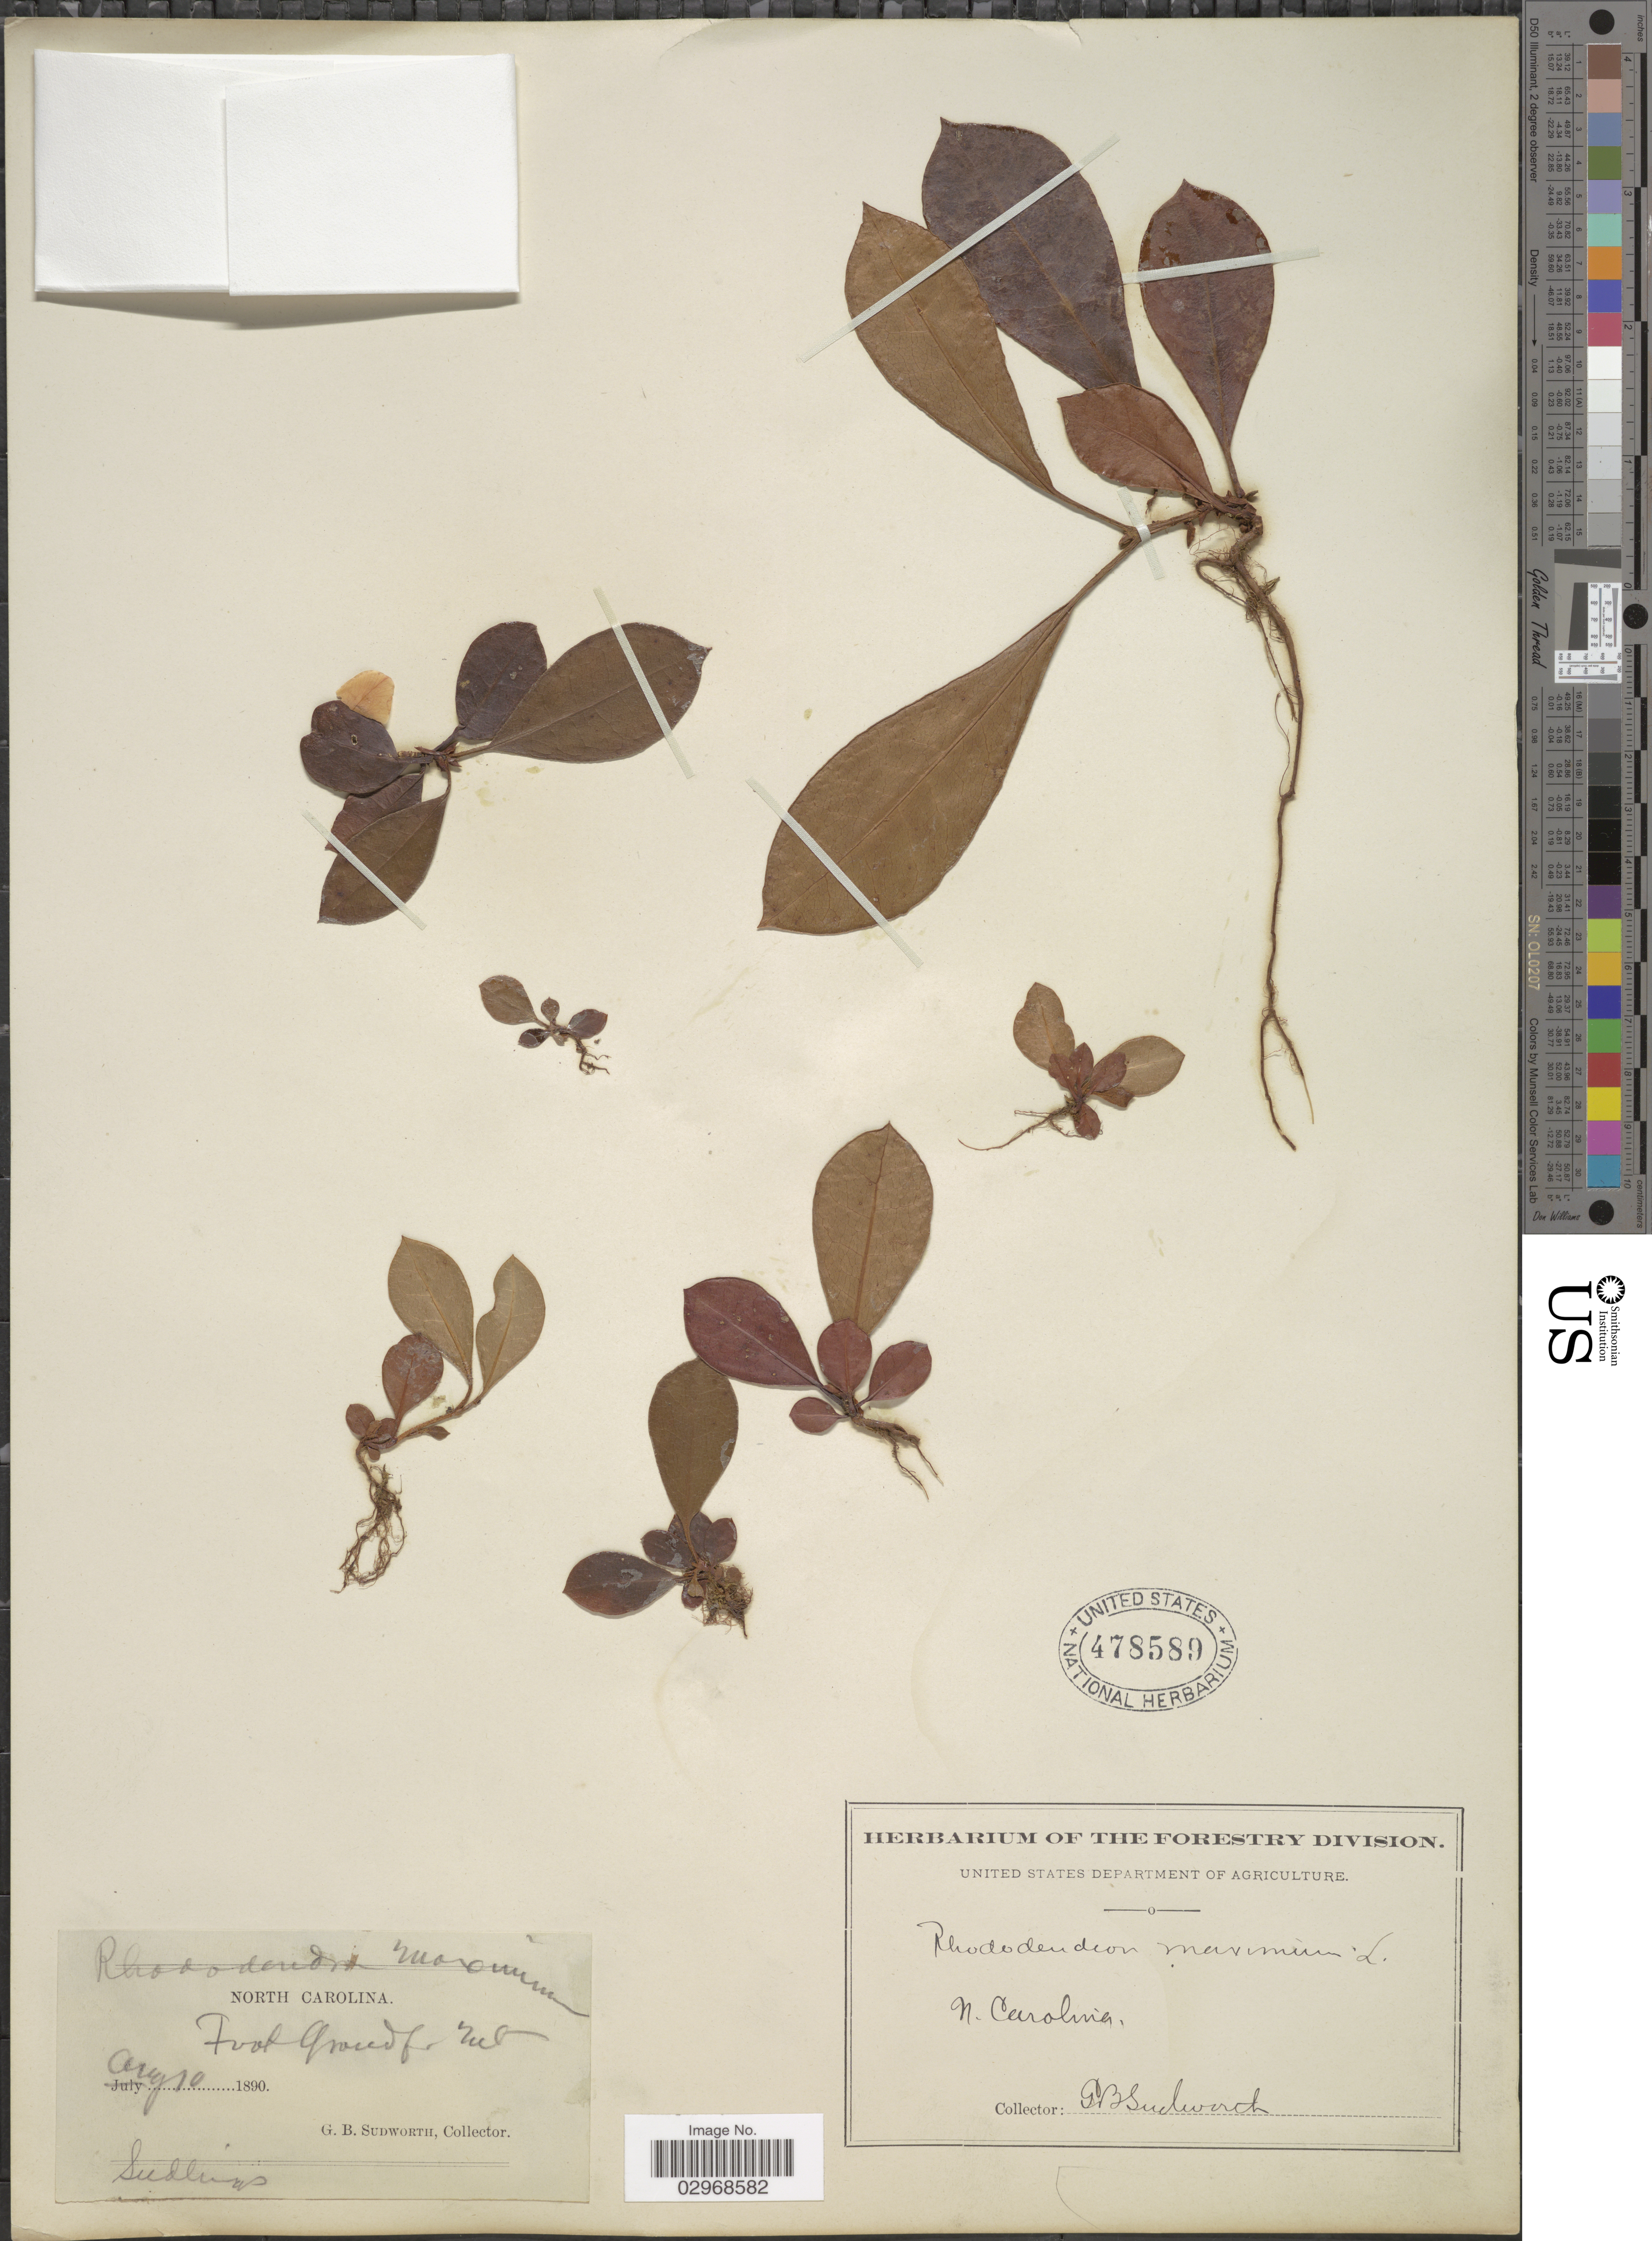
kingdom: Plantae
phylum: Tracheophyta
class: Magnoliopsida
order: Ericales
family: Ericaceae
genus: Rhododendron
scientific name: Rhododendron maximum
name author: L.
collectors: G. B. Sudworth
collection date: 1890-08-10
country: United States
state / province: North Carolina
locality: Foot Grandfr. Mt.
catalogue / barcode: US 478589